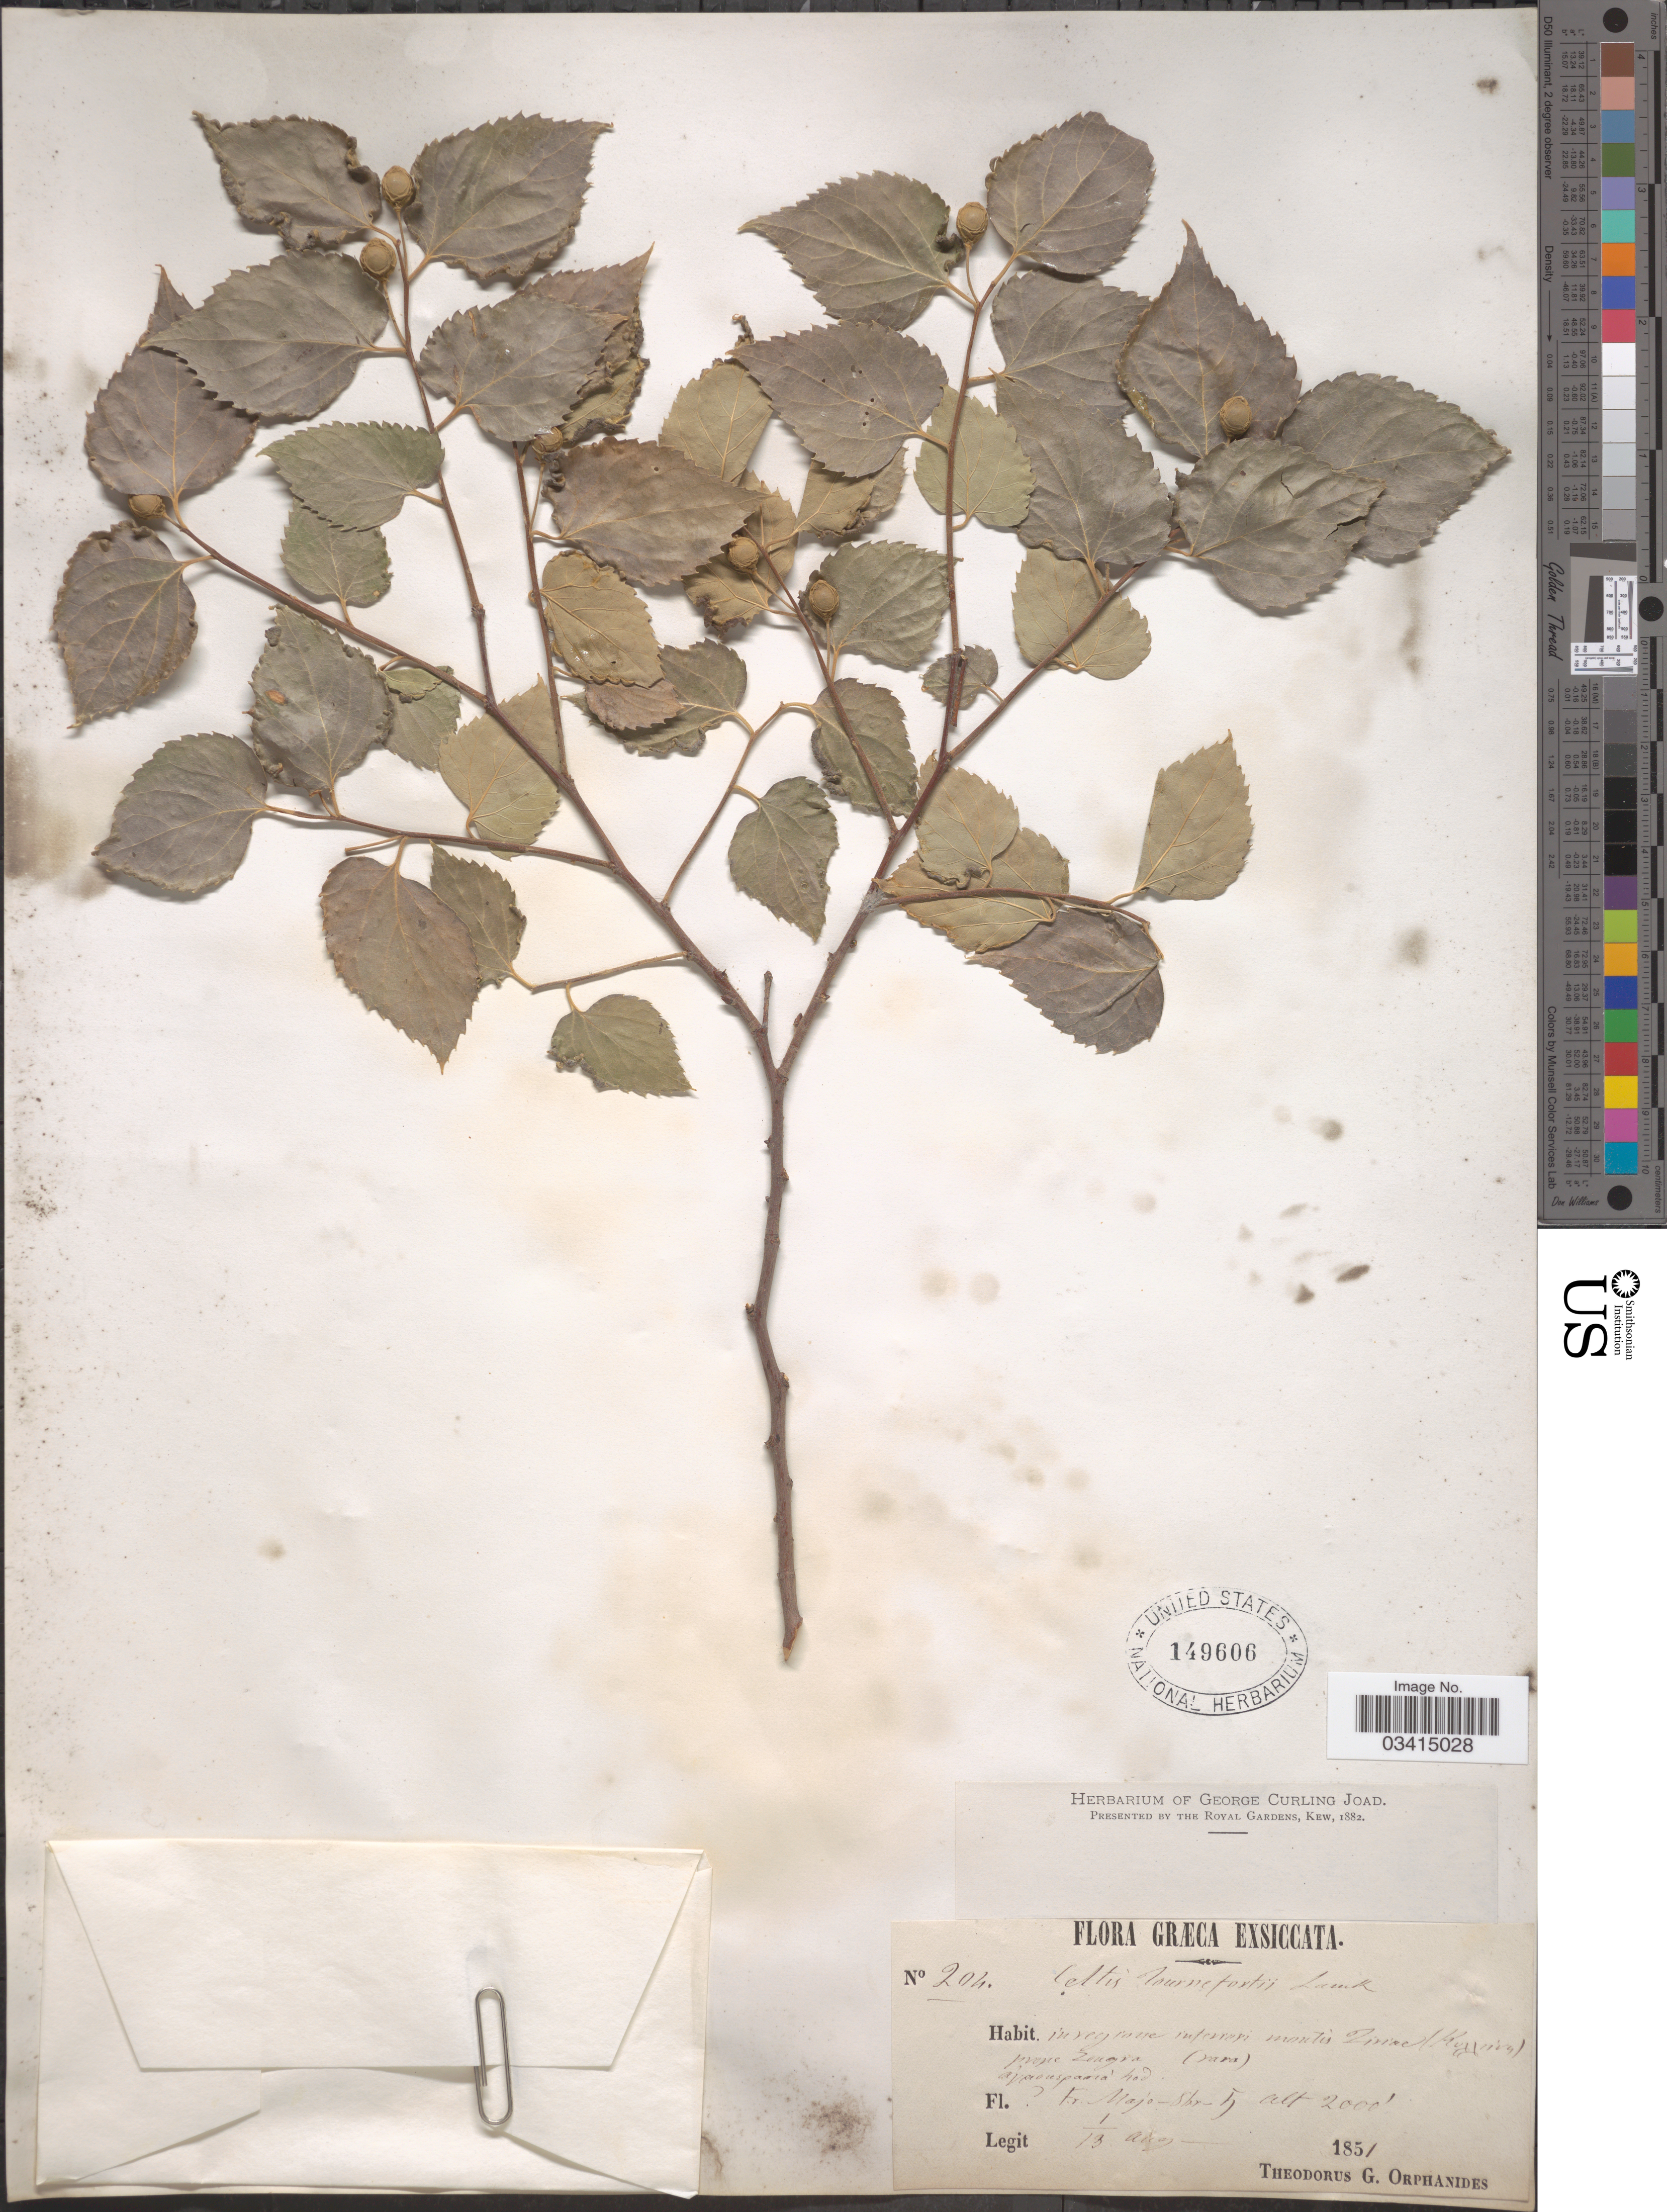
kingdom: Plantae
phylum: Tracheophyta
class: Magnoliopsida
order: Rosales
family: Cannabaceae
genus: Celtis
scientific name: Celtis tournefortii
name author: Lam.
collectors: T. G. Orphanides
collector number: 204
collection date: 1851-08-01/1851-08-13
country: Greece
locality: In regione interiori montis Ziriae (Κυλλήνη) prope Zougra.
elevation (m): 610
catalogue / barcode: US 149606